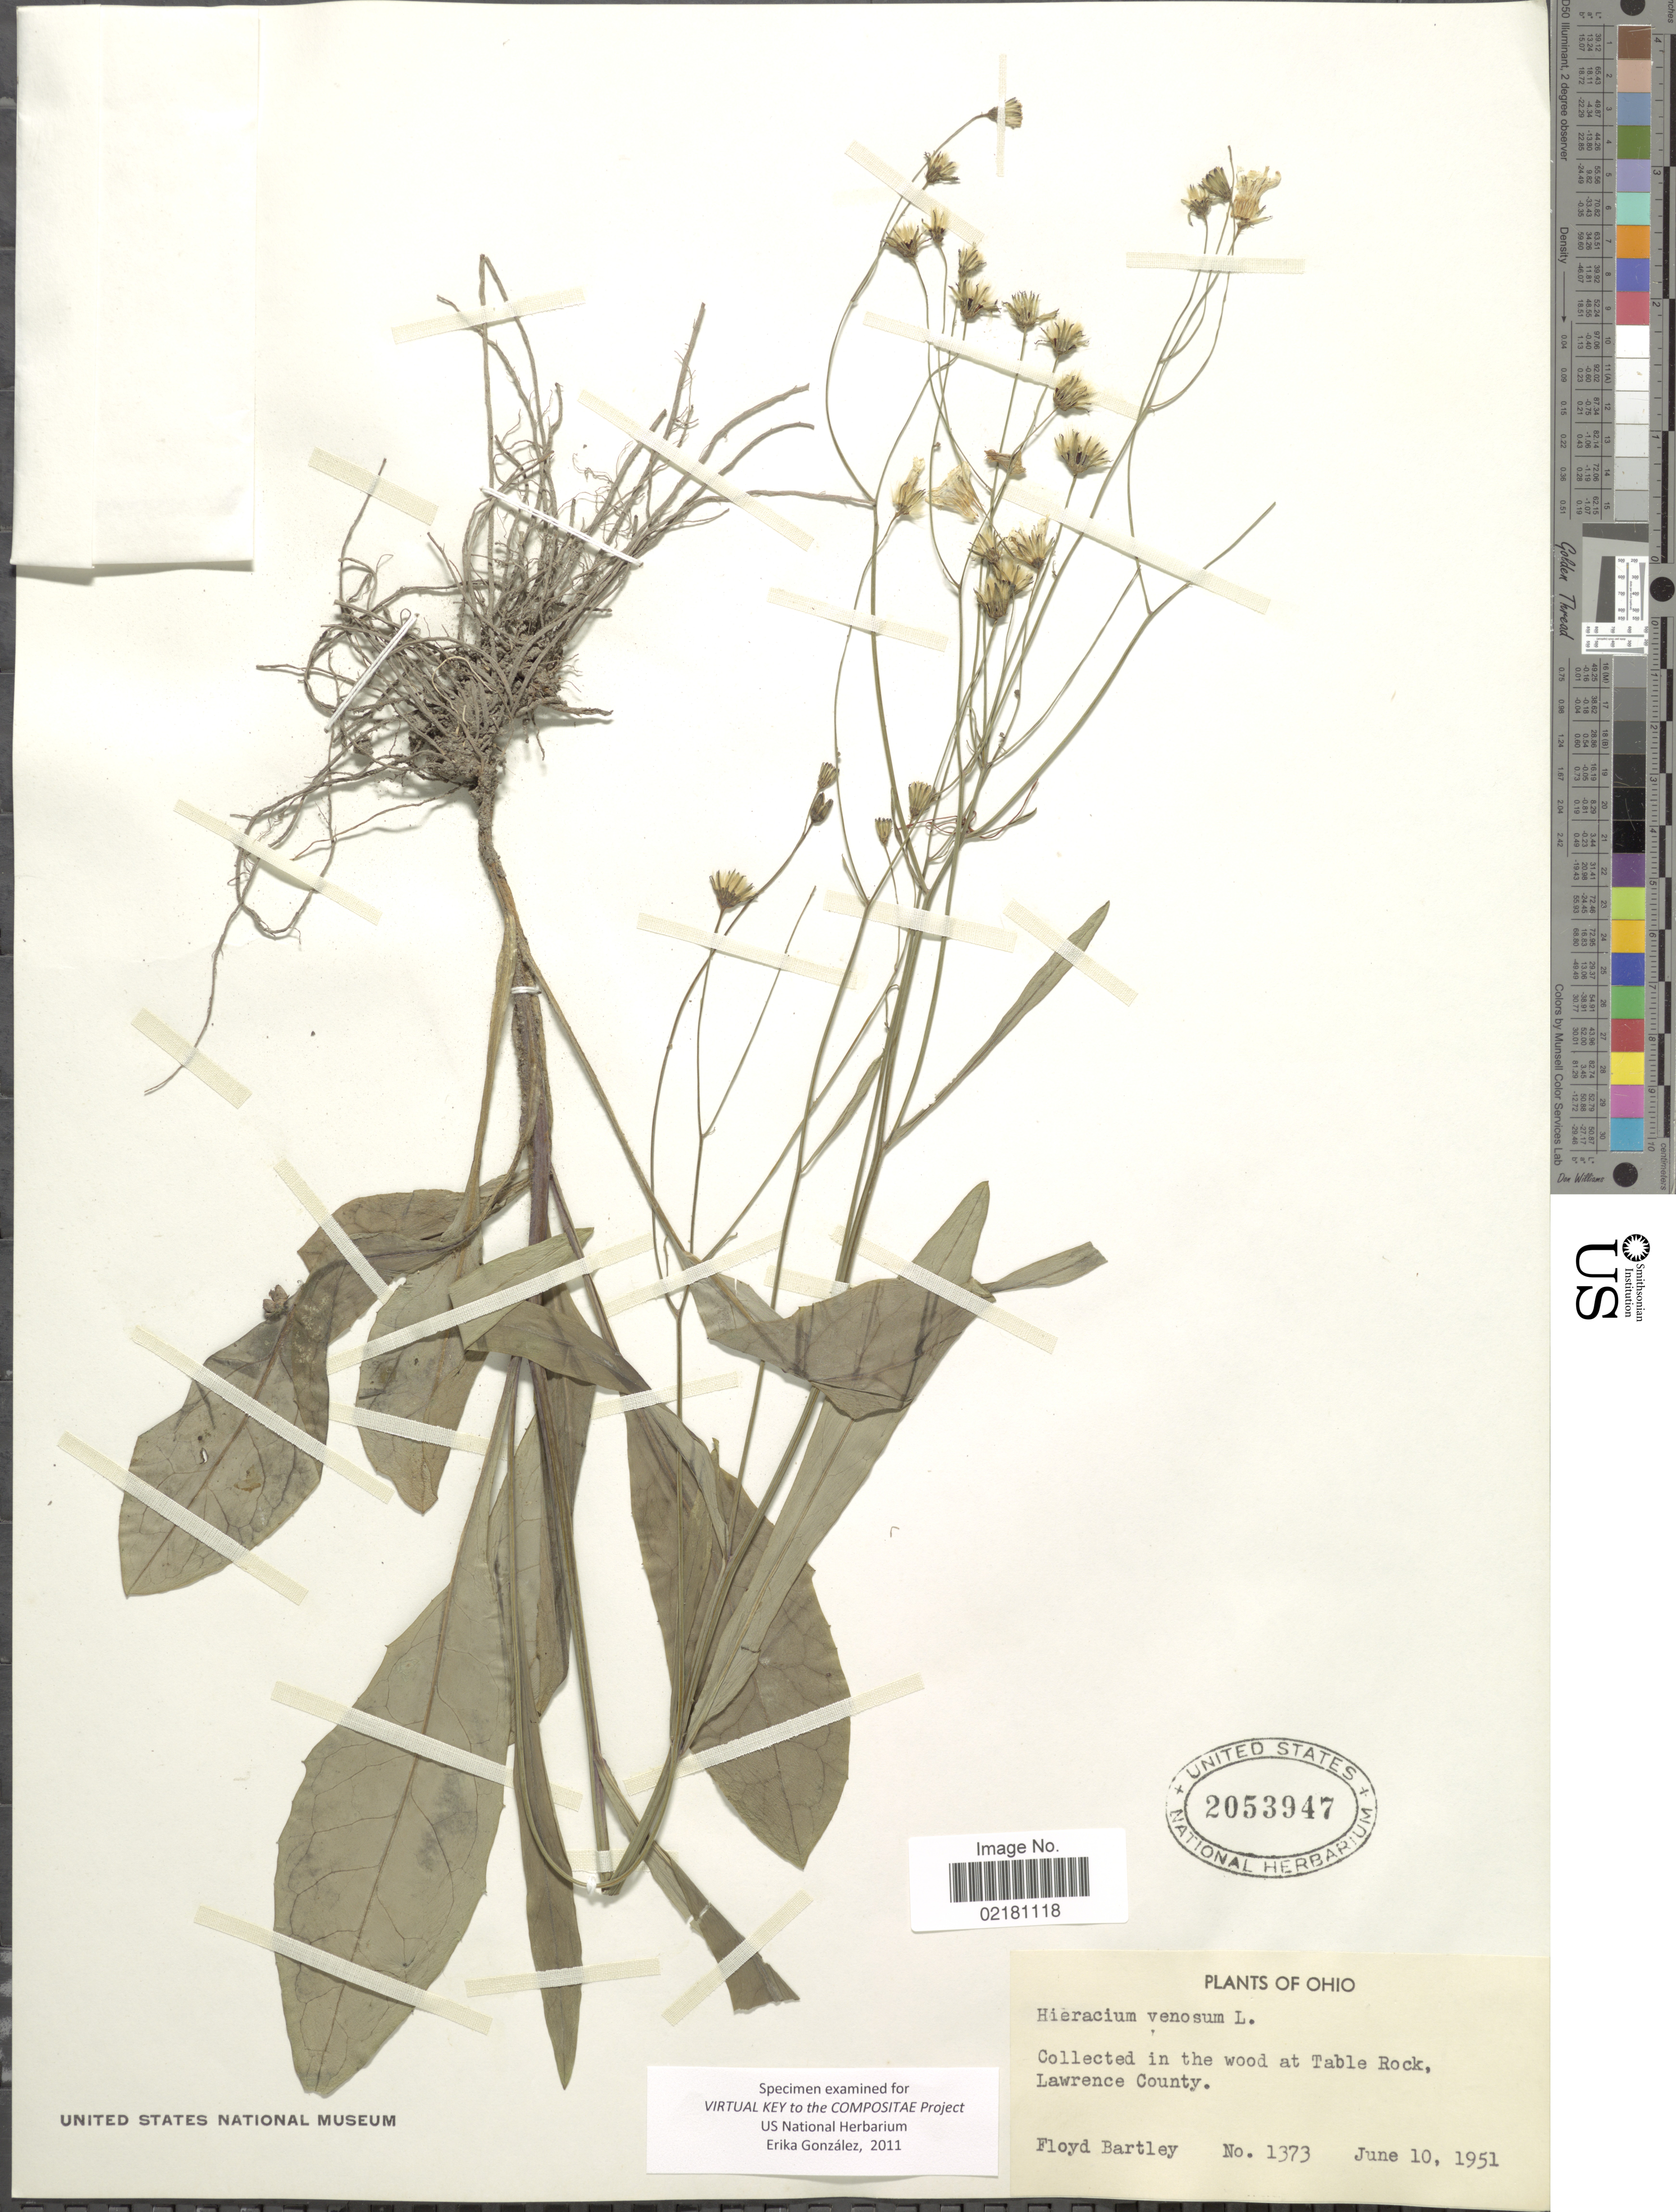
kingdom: Plantae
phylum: Tracheophyta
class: Magnoliopsida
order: Asterales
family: Asteraceae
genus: Hieracium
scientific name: Hieracium venosum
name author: L.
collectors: F. Bartley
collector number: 1373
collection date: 1951-06-10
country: United States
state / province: Ohio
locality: Collected in the wood at Table Rock, Lawrence County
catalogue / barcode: US 2053947